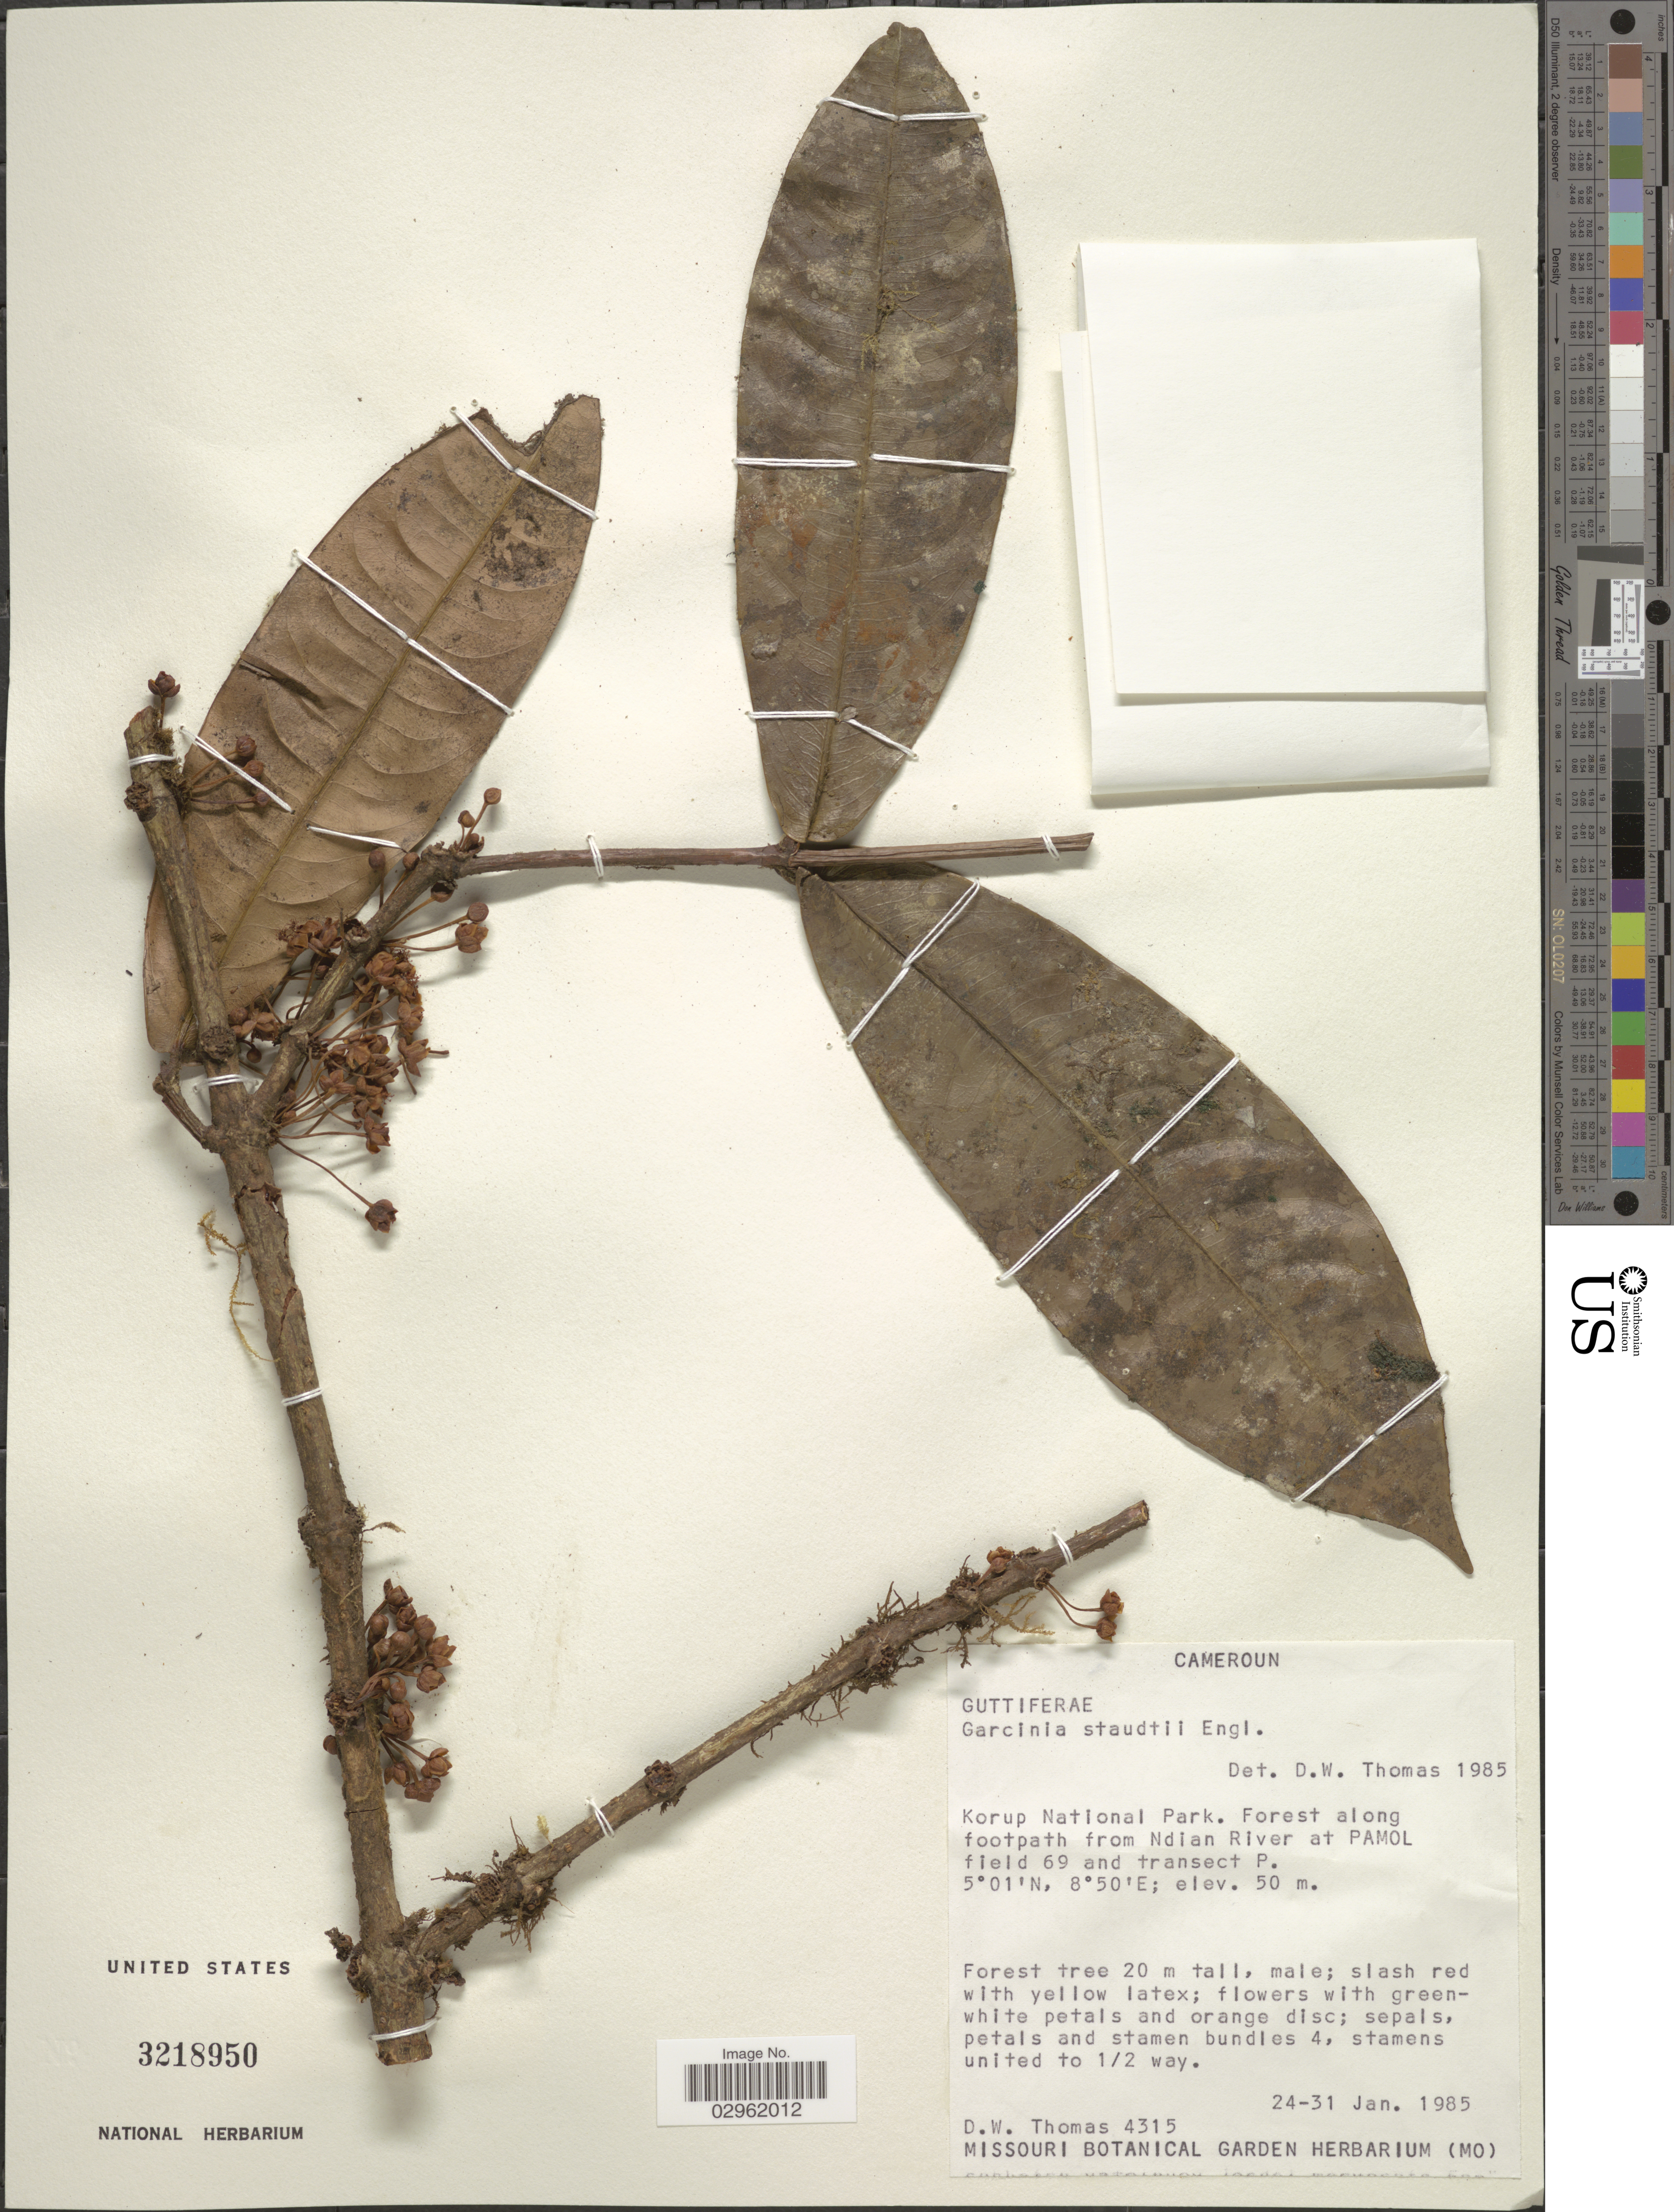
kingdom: Plantae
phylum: Tracheophyta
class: Magnoliopsida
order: Malpighiales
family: Clusiaceae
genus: Garcinia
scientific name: Garcinia staudtii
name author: Engl.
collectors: D. W. Thomas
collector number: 4315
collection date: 1985-01-24/1985-01-31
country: Cameroon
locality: Korup National Park. Forest along footpath from Ndian River at Pamol field 69 and transect P.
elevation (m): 50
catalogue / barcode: US 3218950